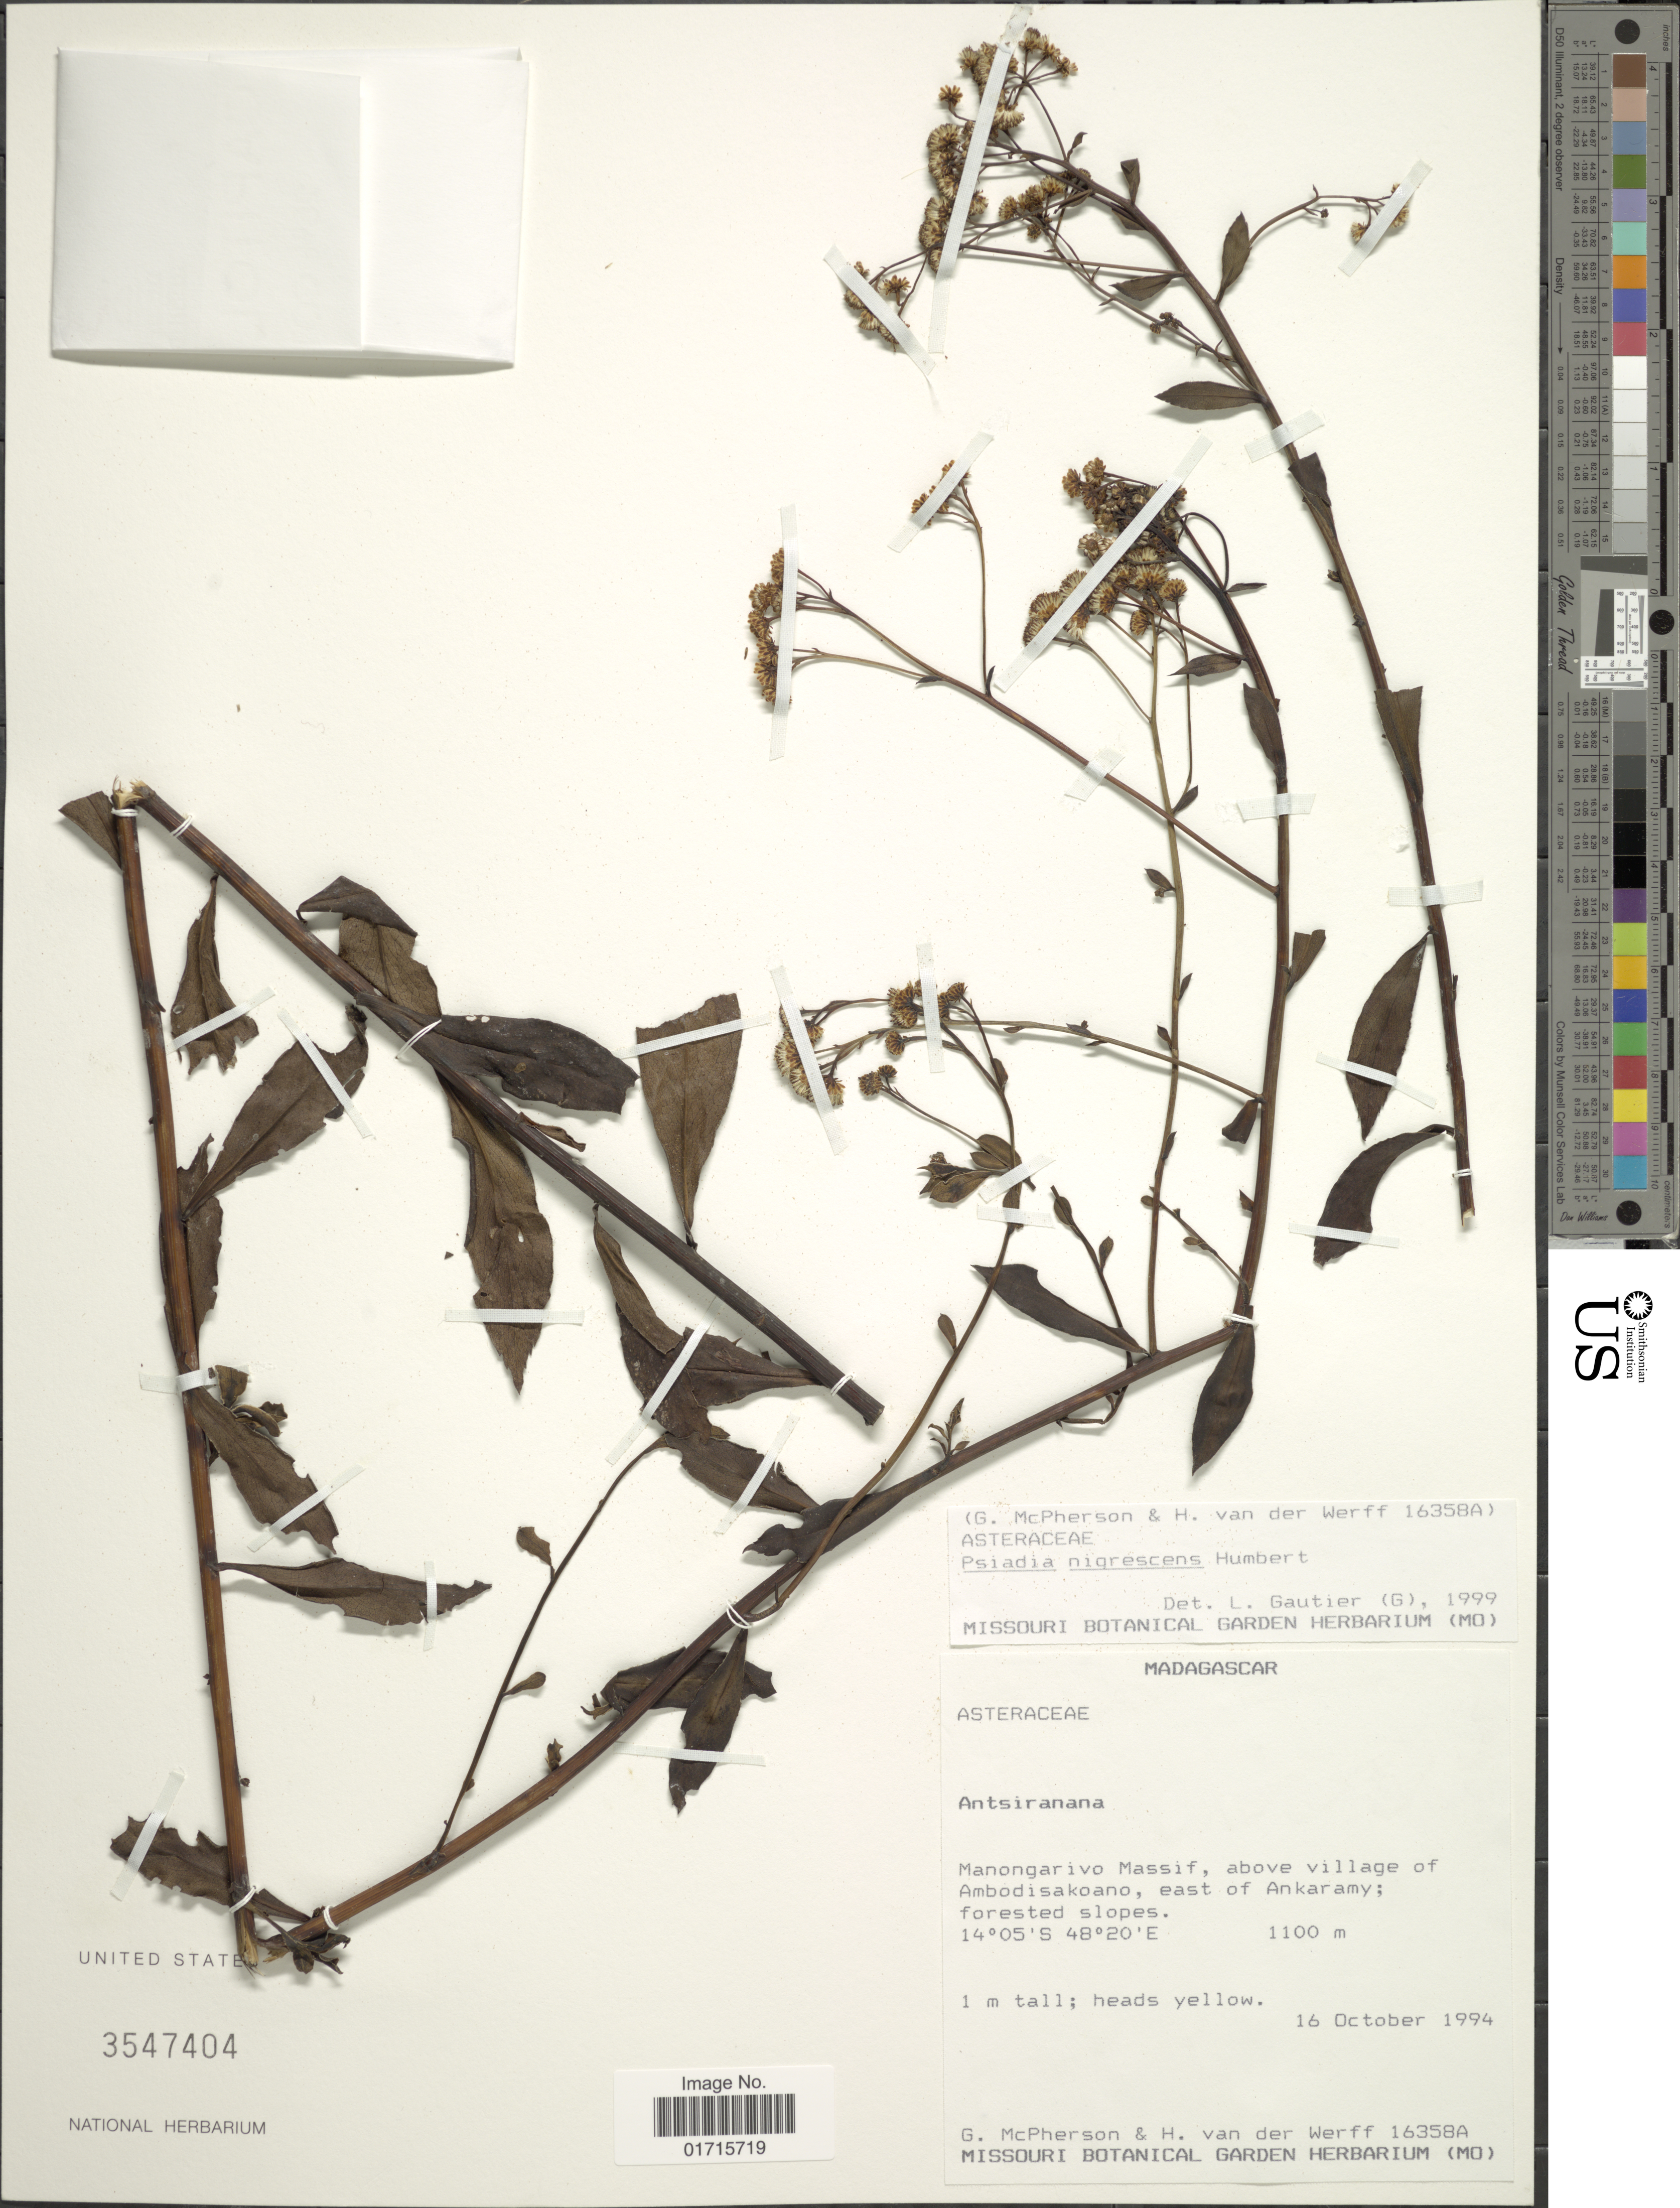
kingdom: Plantae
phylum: Tracheophyta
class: Magnoliopsida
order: Asterales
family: Asteraceae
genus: Psiadia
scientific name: Psiadia nigrescens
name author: Humb.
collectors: G. D. McPherson & H. van der Werff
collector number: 16358A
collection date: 1994-10-16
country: Madagascar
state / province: Diana / Sofia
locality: Antsiranana. Manongarivo Massif, above village of Ambodisakoano, east of Ankaramy; forested slopes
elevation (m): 1100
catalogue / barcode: US 3547404